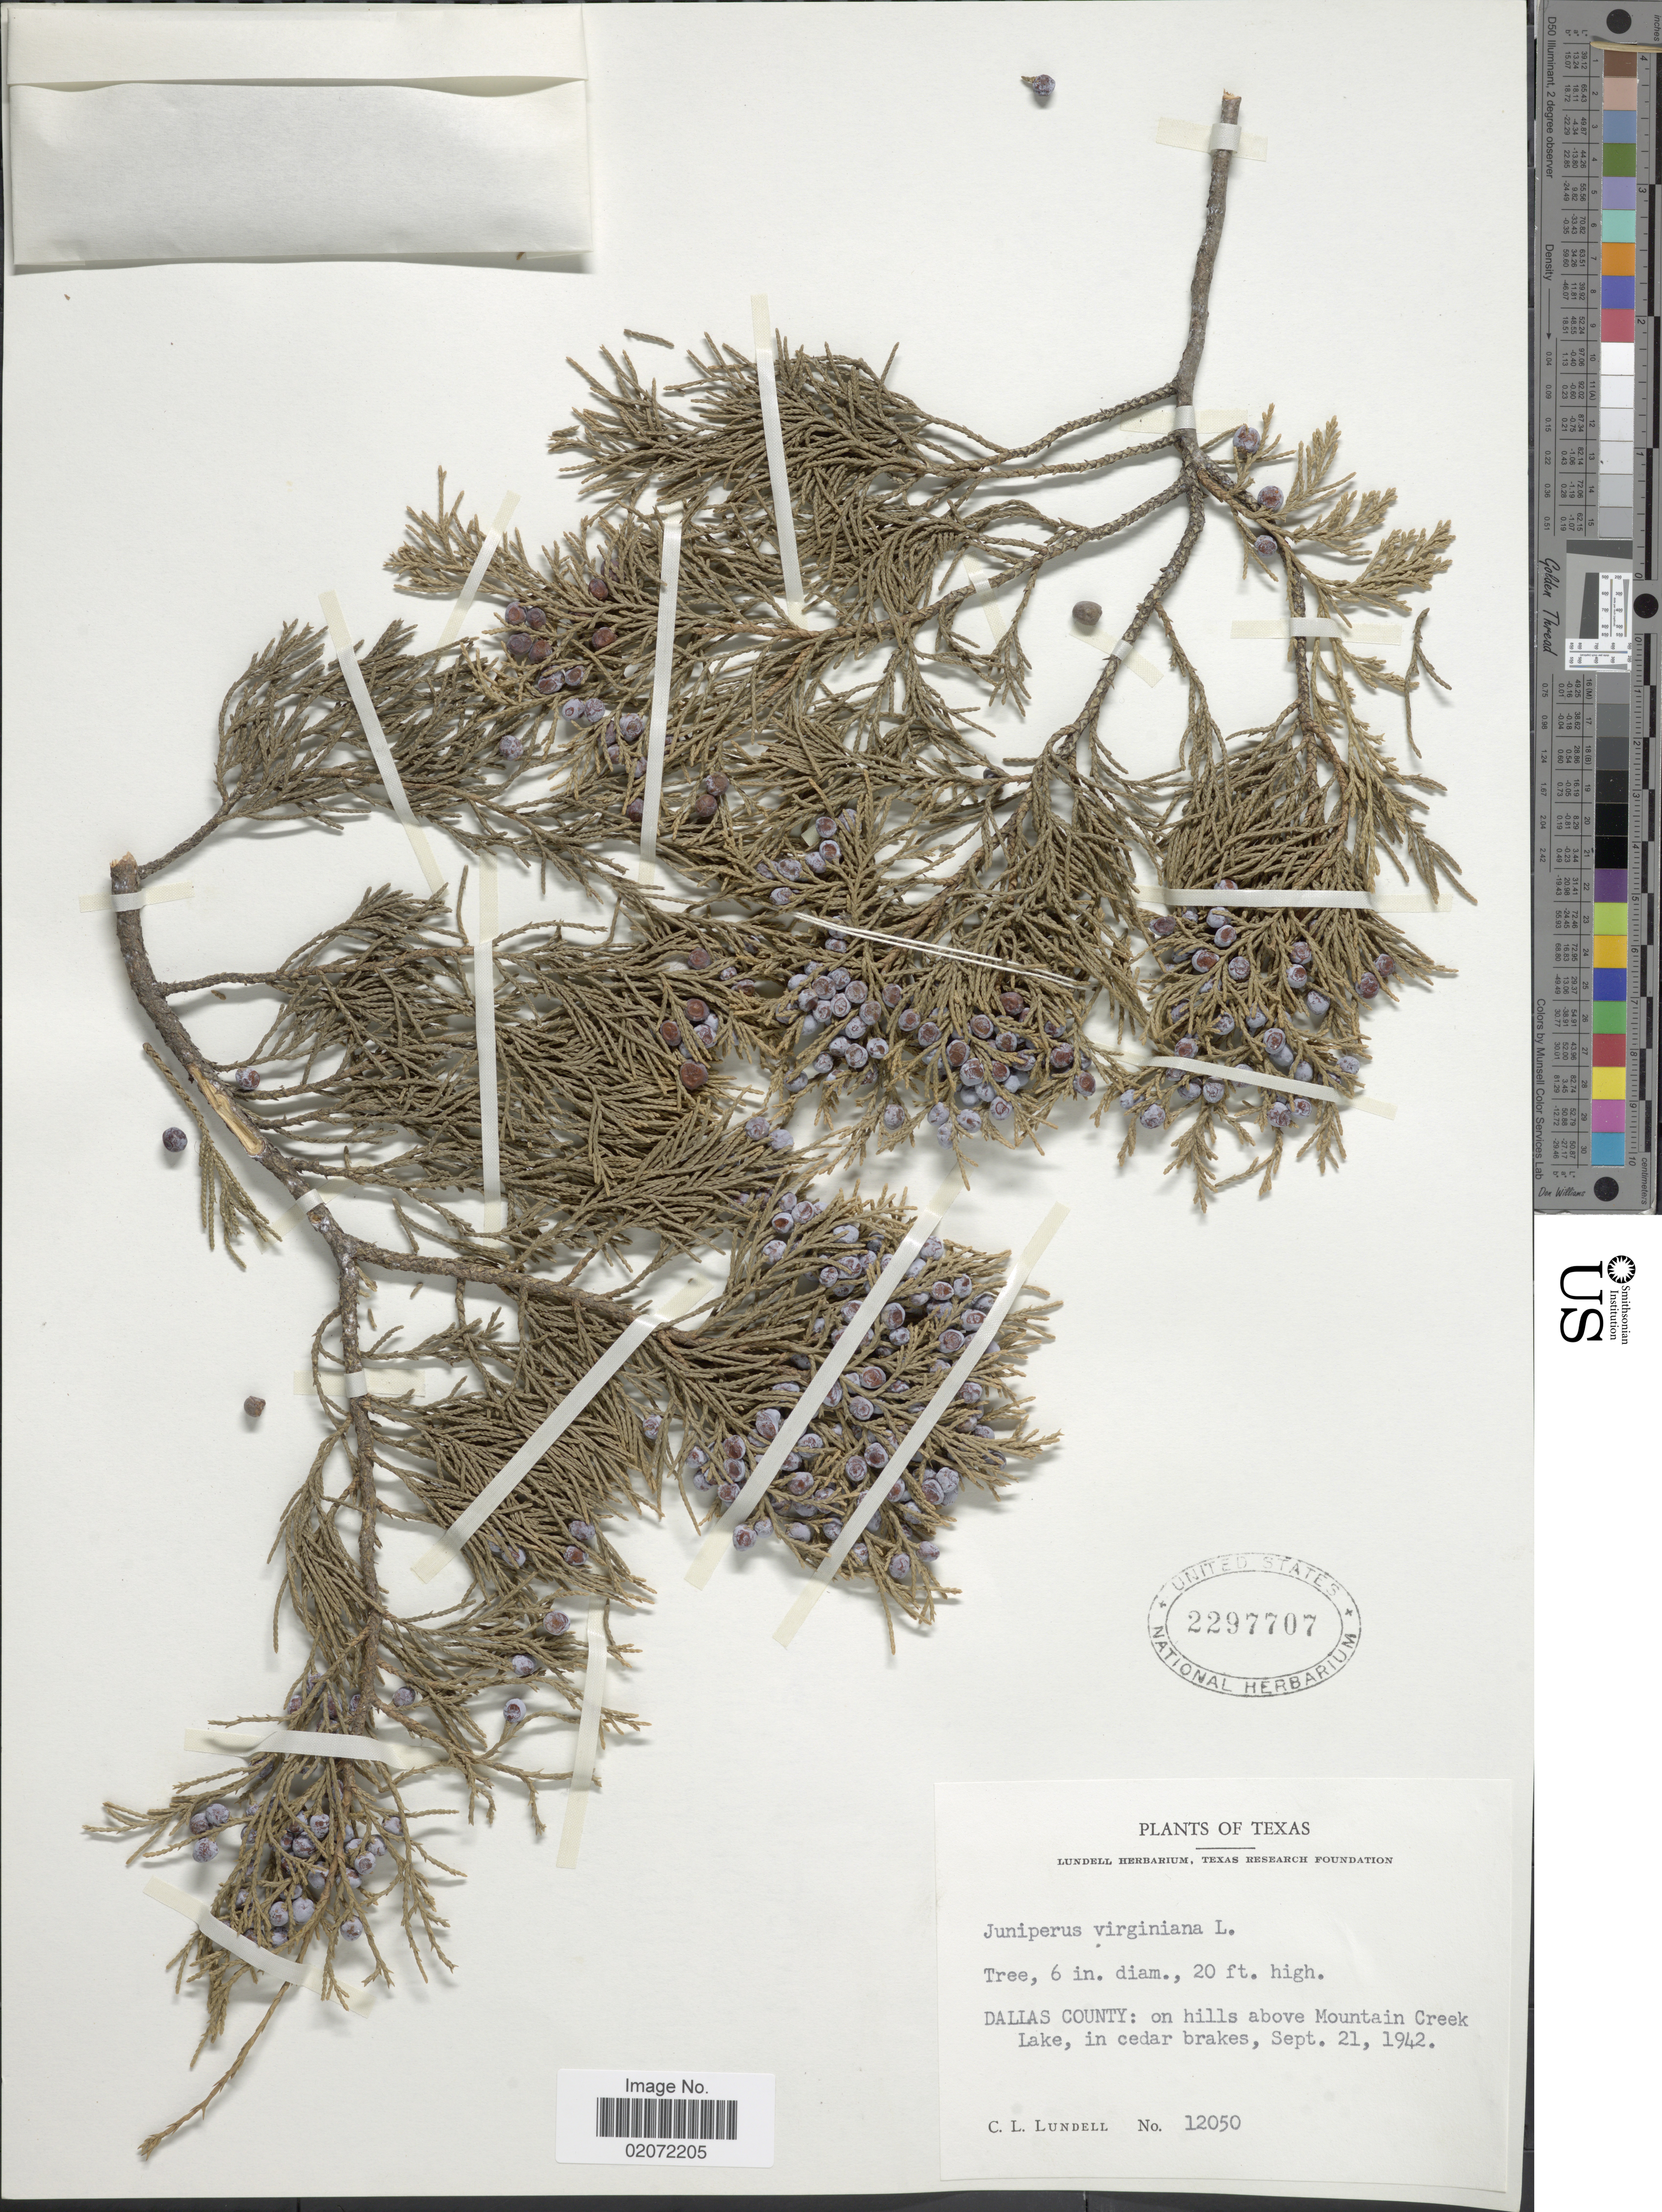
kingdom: Plantae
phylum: Tracheophyta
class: Pinopsida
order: Pinales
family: Cupressaceae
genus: Juniperus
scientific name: Juniperus virginiana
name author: L.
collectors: C. L. Lundell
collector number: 12050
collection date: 1942-09-21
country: United States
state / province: Texas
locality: Texas, Dallas County: on hills above MountainCreek Lake, in cedar brakes.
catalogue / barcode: US 2297707